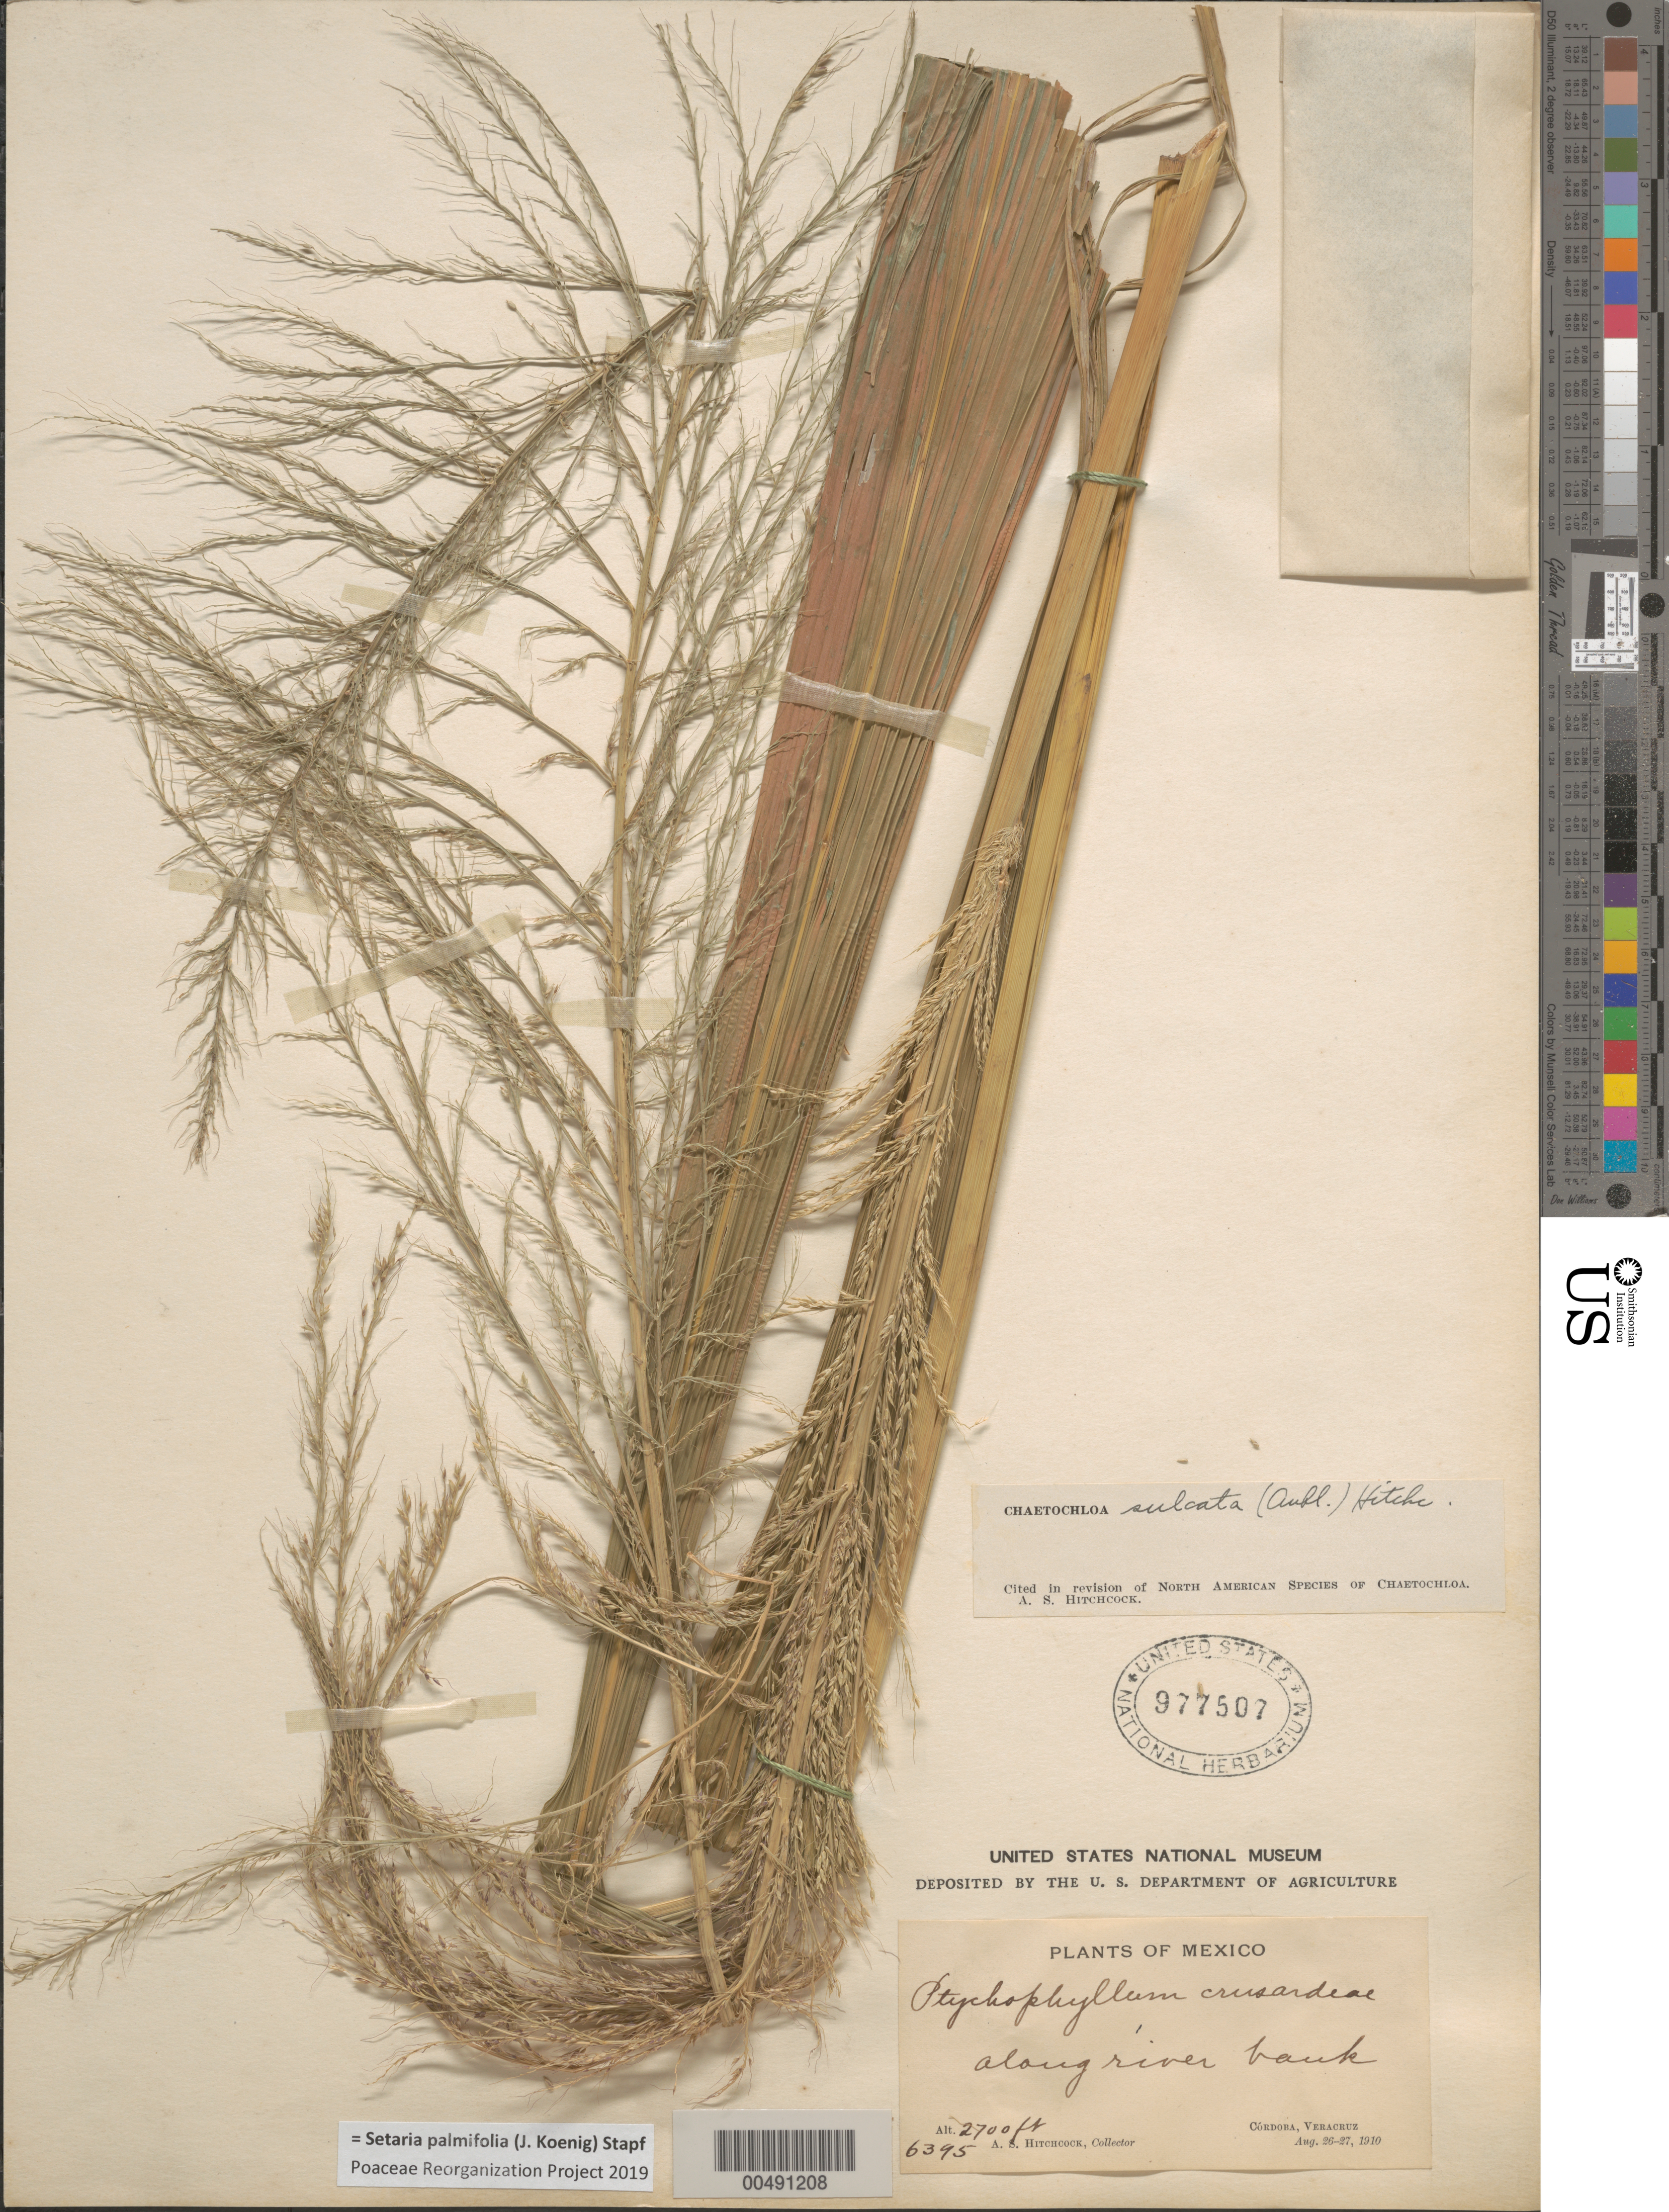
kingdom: Plantae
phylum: Tracheophyta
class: Liliopsida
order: Poales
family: Poaceae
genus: Setaria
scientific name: Setaria palmifolia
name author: (J. Koenig) Stapf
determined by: Poaceae Reorganization Project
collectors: A. S. Hitchcock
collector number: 6395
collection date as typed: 26 Aug 1910 to 27 Aug 1910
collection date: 1910-08-26/1910-08-27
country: Mexico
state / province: Veracruz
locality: Córdoba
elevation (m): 823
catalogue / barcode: US 977507